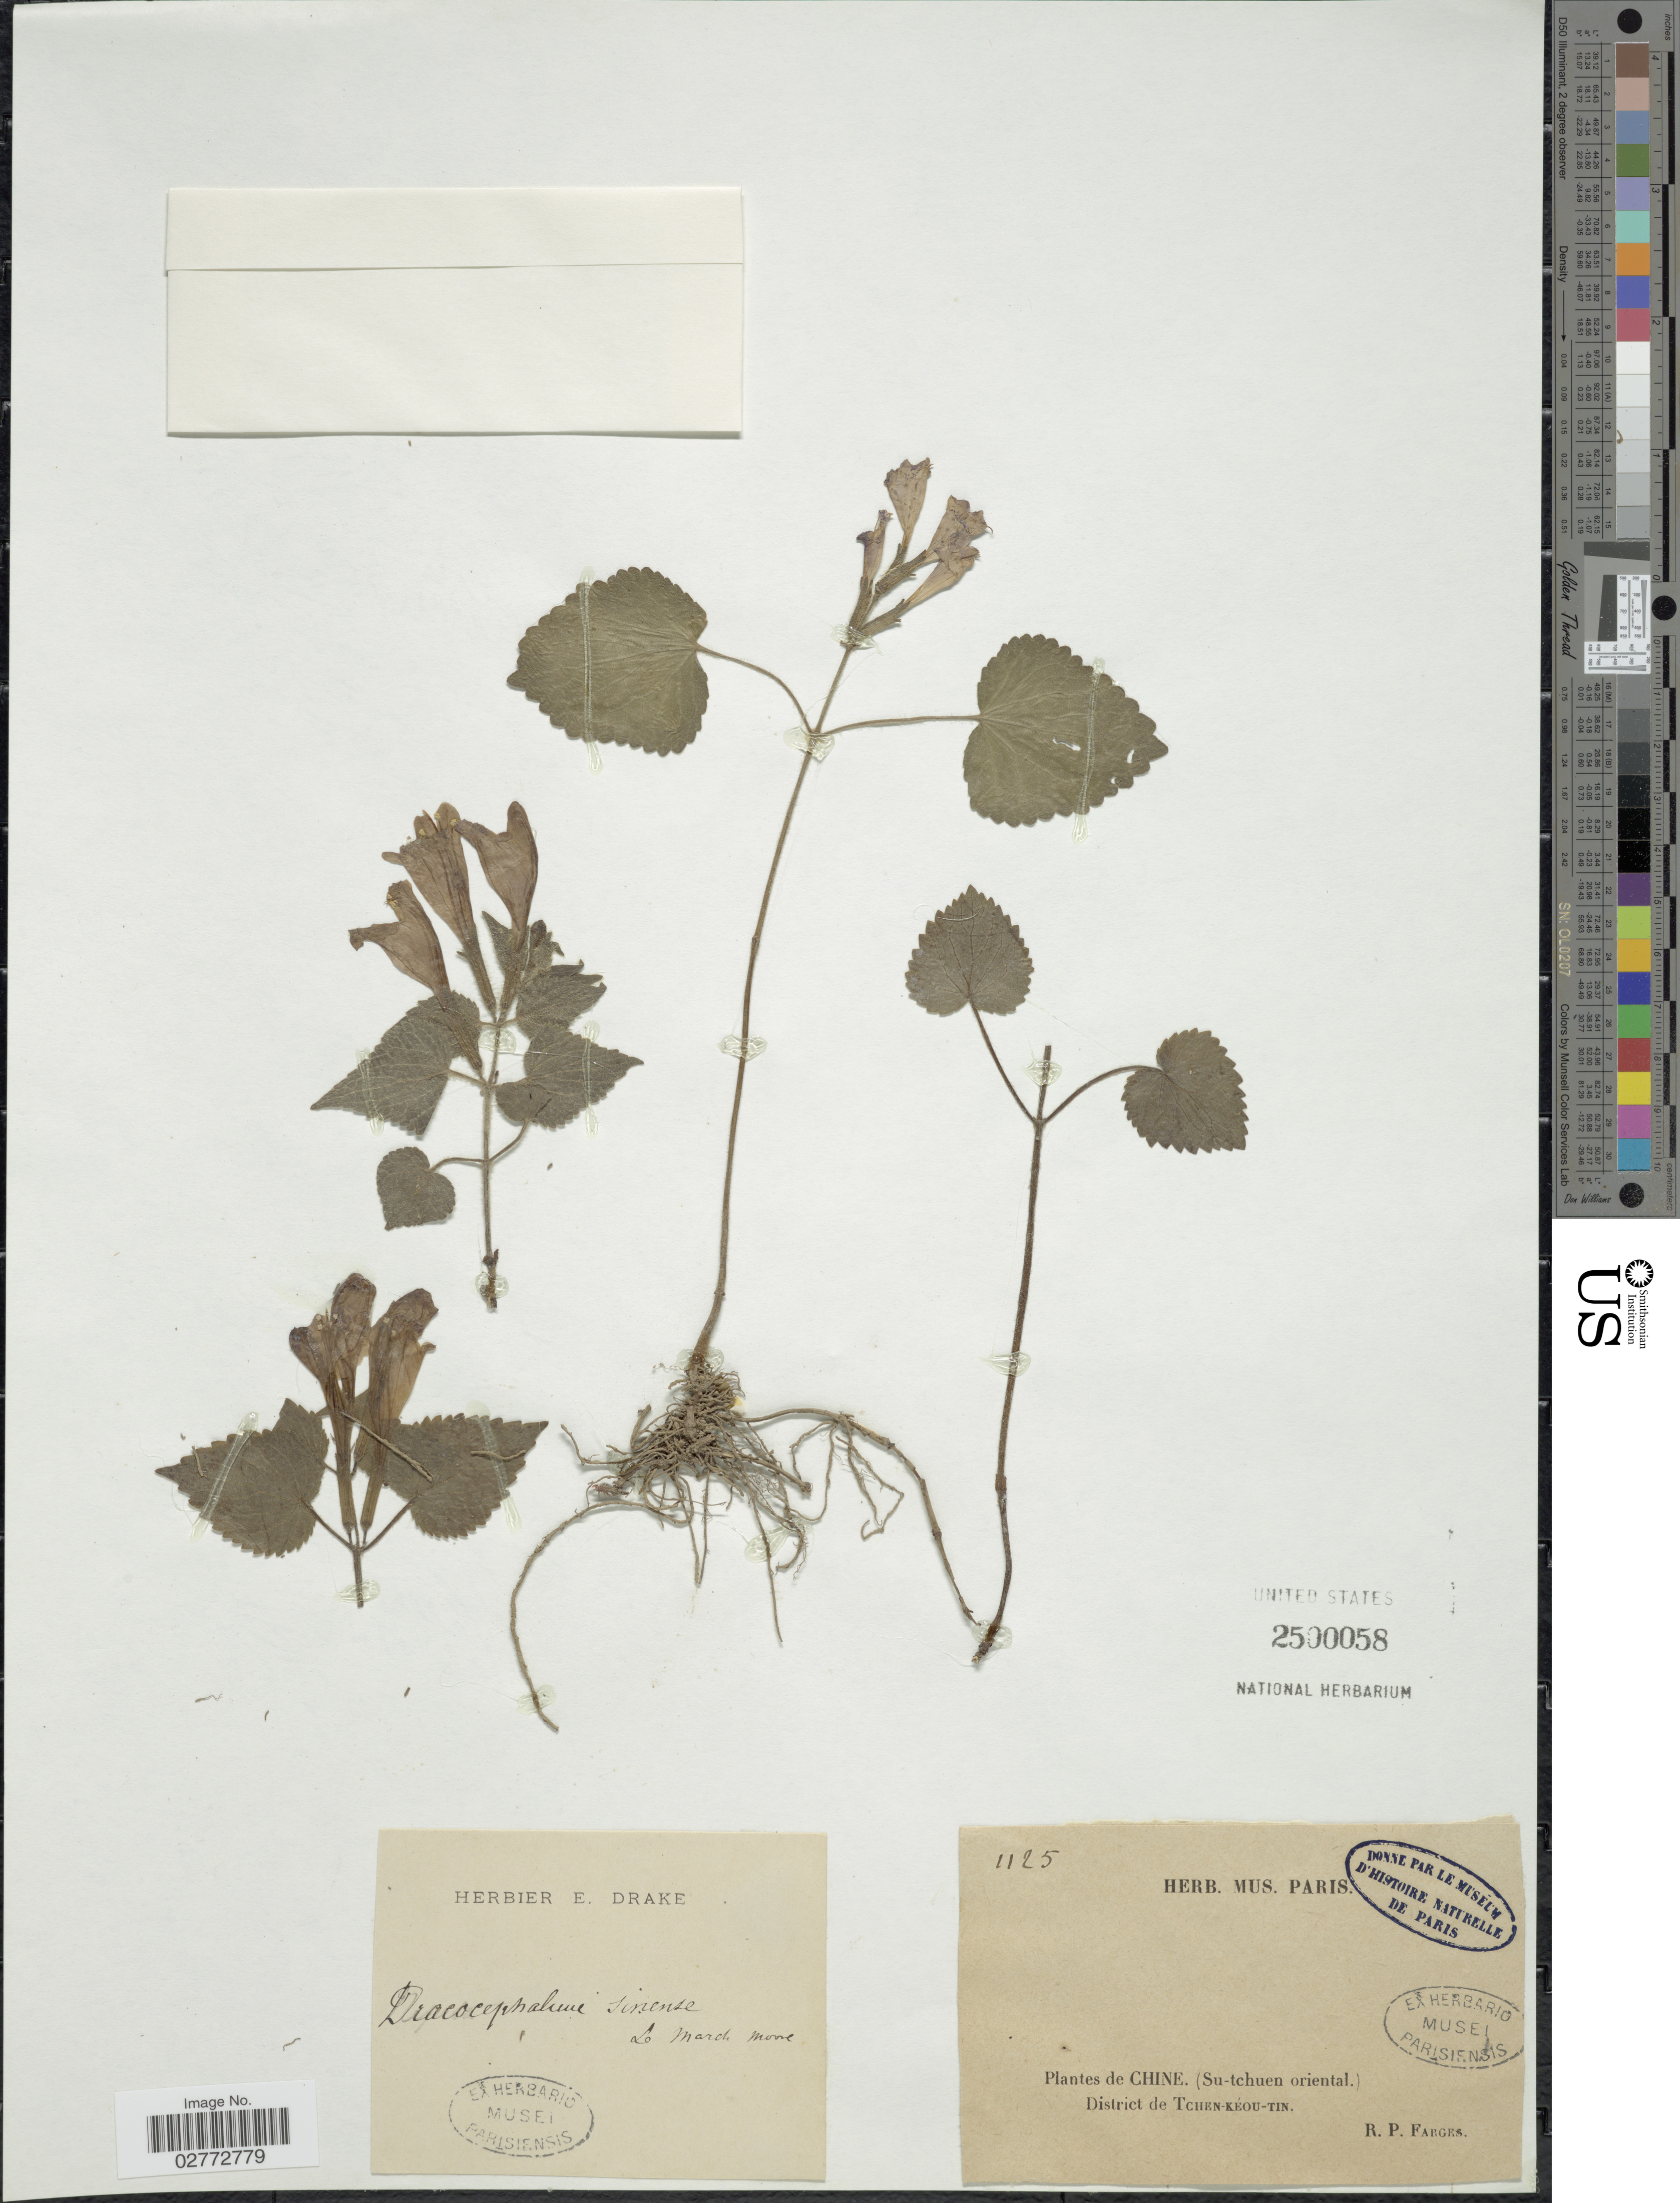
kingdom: Plantae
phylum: Tracheophyta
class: Magnoliopsida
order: Lamiales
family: Lamiaceae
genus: Dracocephalum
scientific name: Dracocephalum sinense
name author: S. Moore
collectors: R. Farges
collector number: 1125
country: China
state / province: Sichuan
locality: (Su-tchuen oriental.) District de Tchen-kéou-tin.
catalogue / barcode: US 2500058